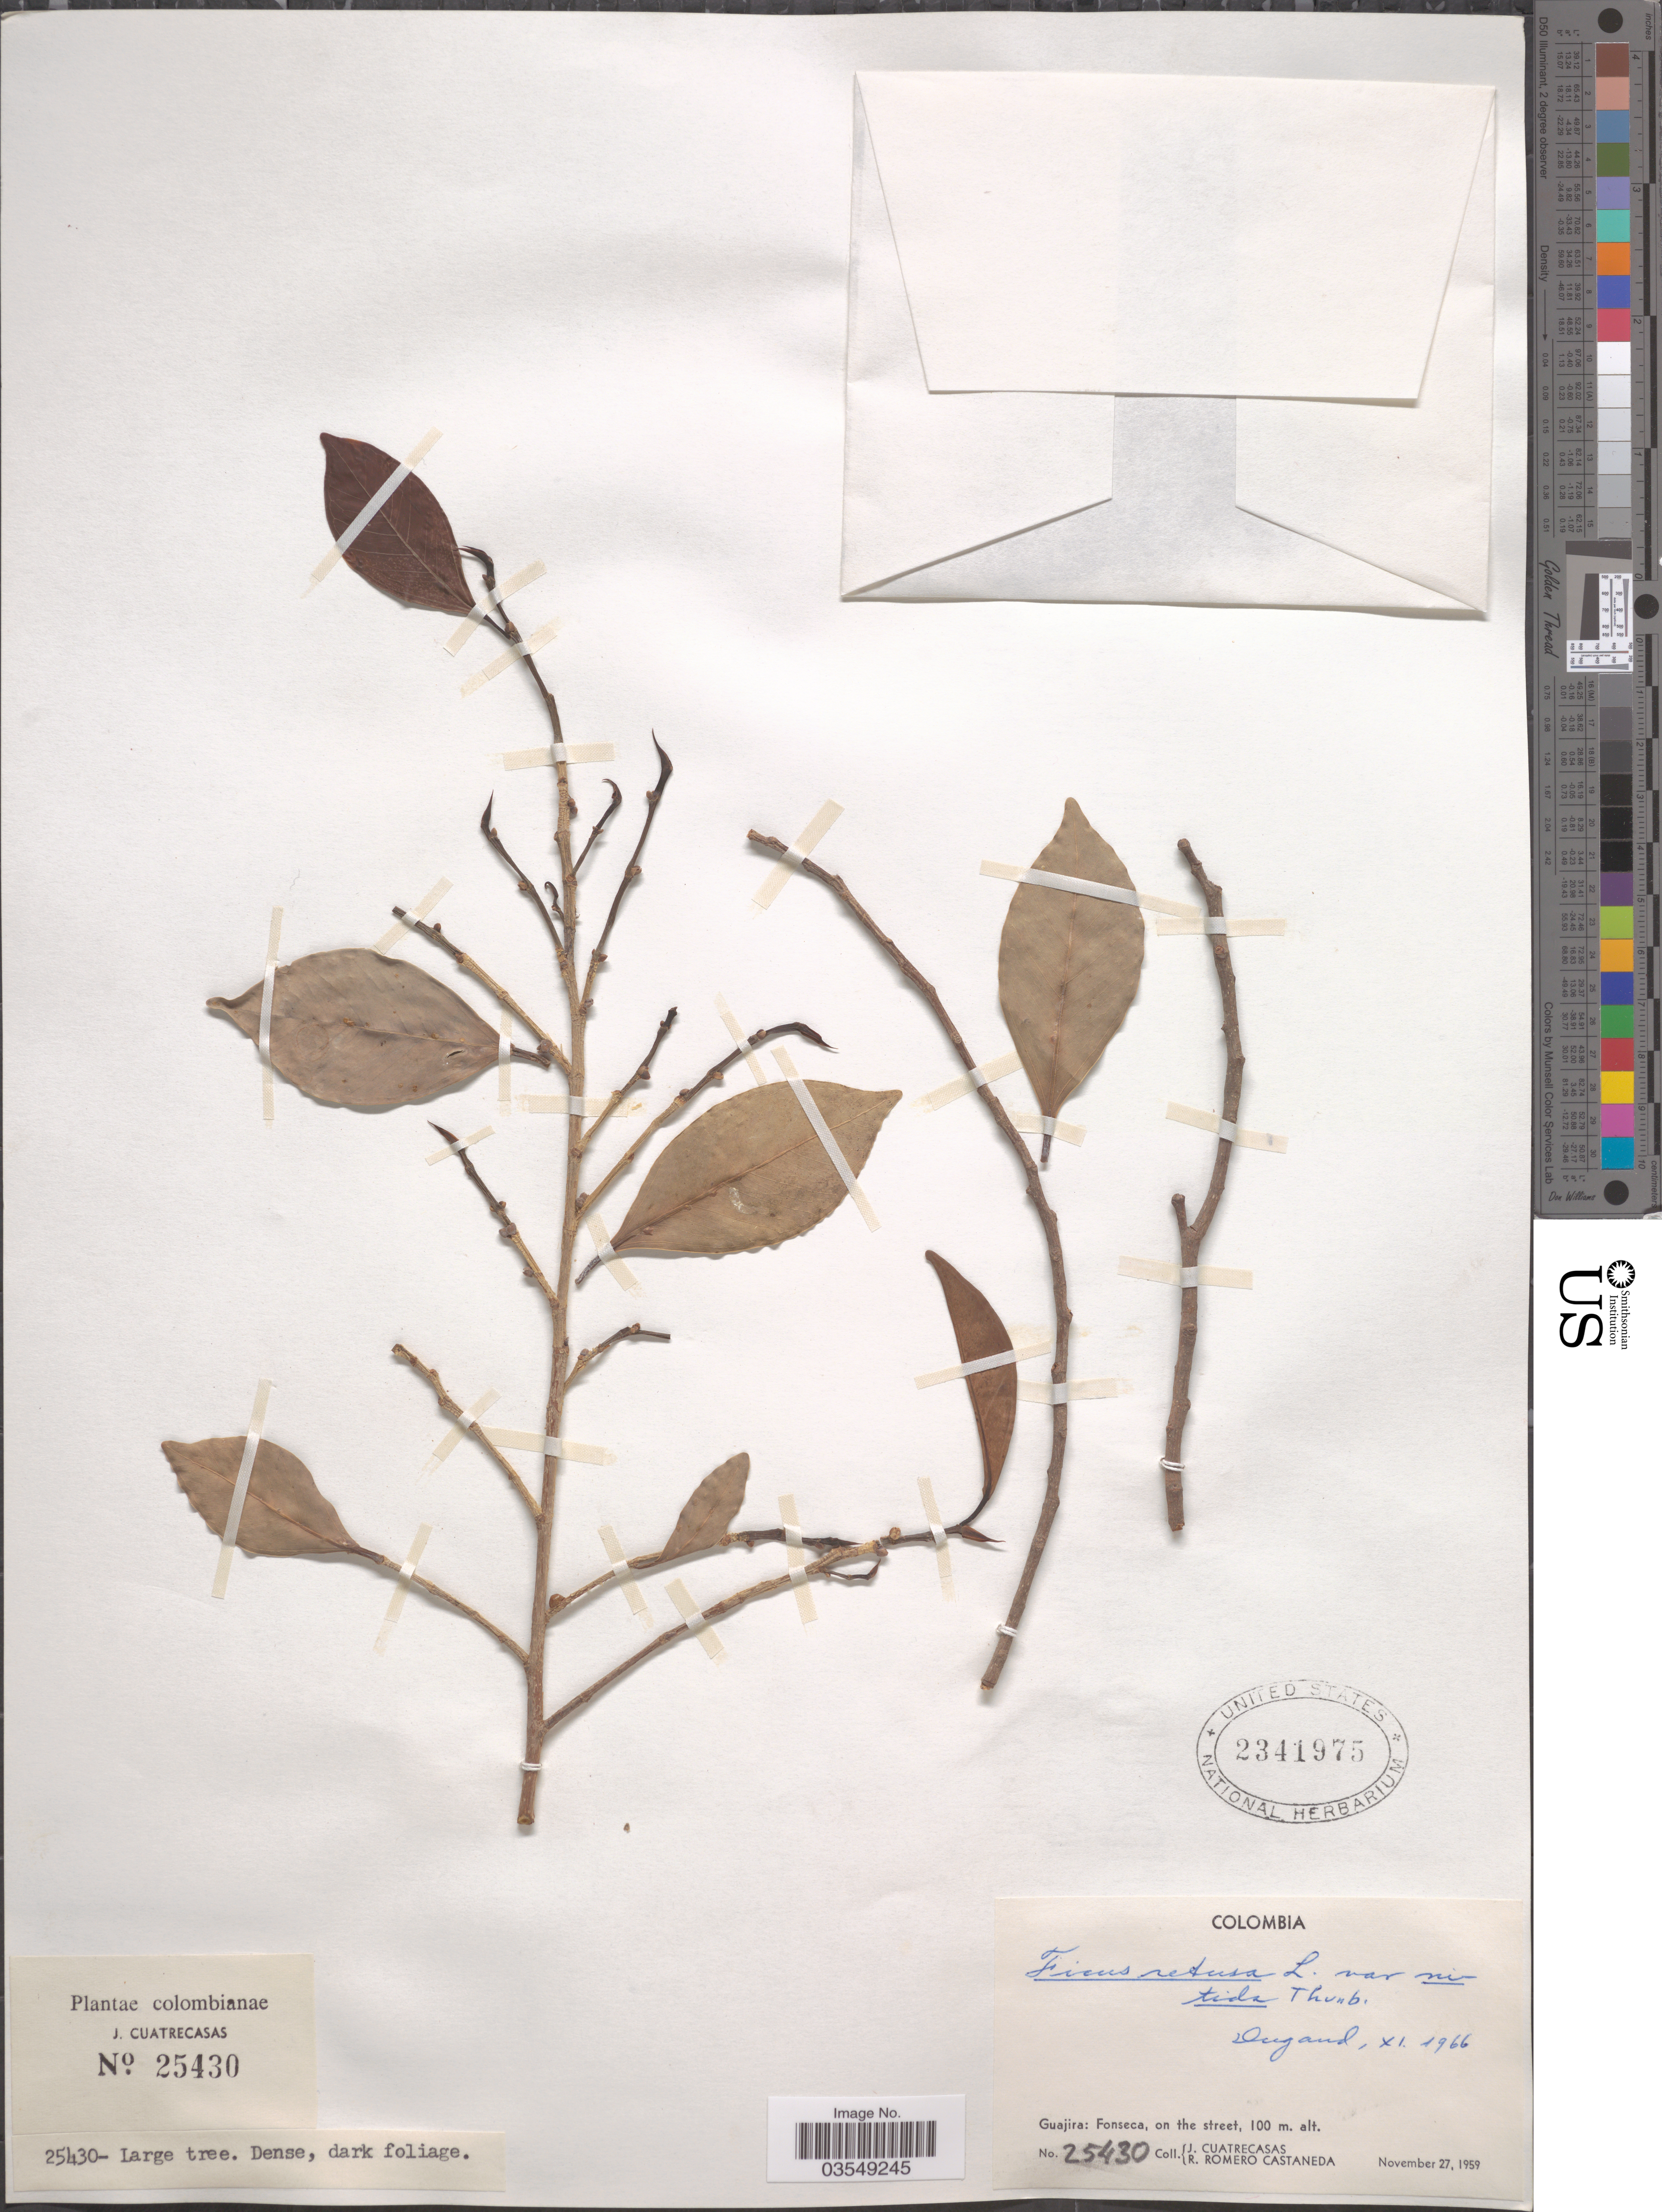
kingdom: Plantae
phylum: Tracheophyta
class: Magnoliopsida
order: Rosales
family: Moraceae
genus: Ficus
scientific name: Ficus retusa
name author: L.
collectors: J. Cuatrecasas & R. Romero Castañeda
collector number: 25430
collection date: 1959-11-27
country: Colombia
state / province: La Guajira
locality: Fonseca, on the street.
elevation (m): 100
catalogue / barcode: US 2341975